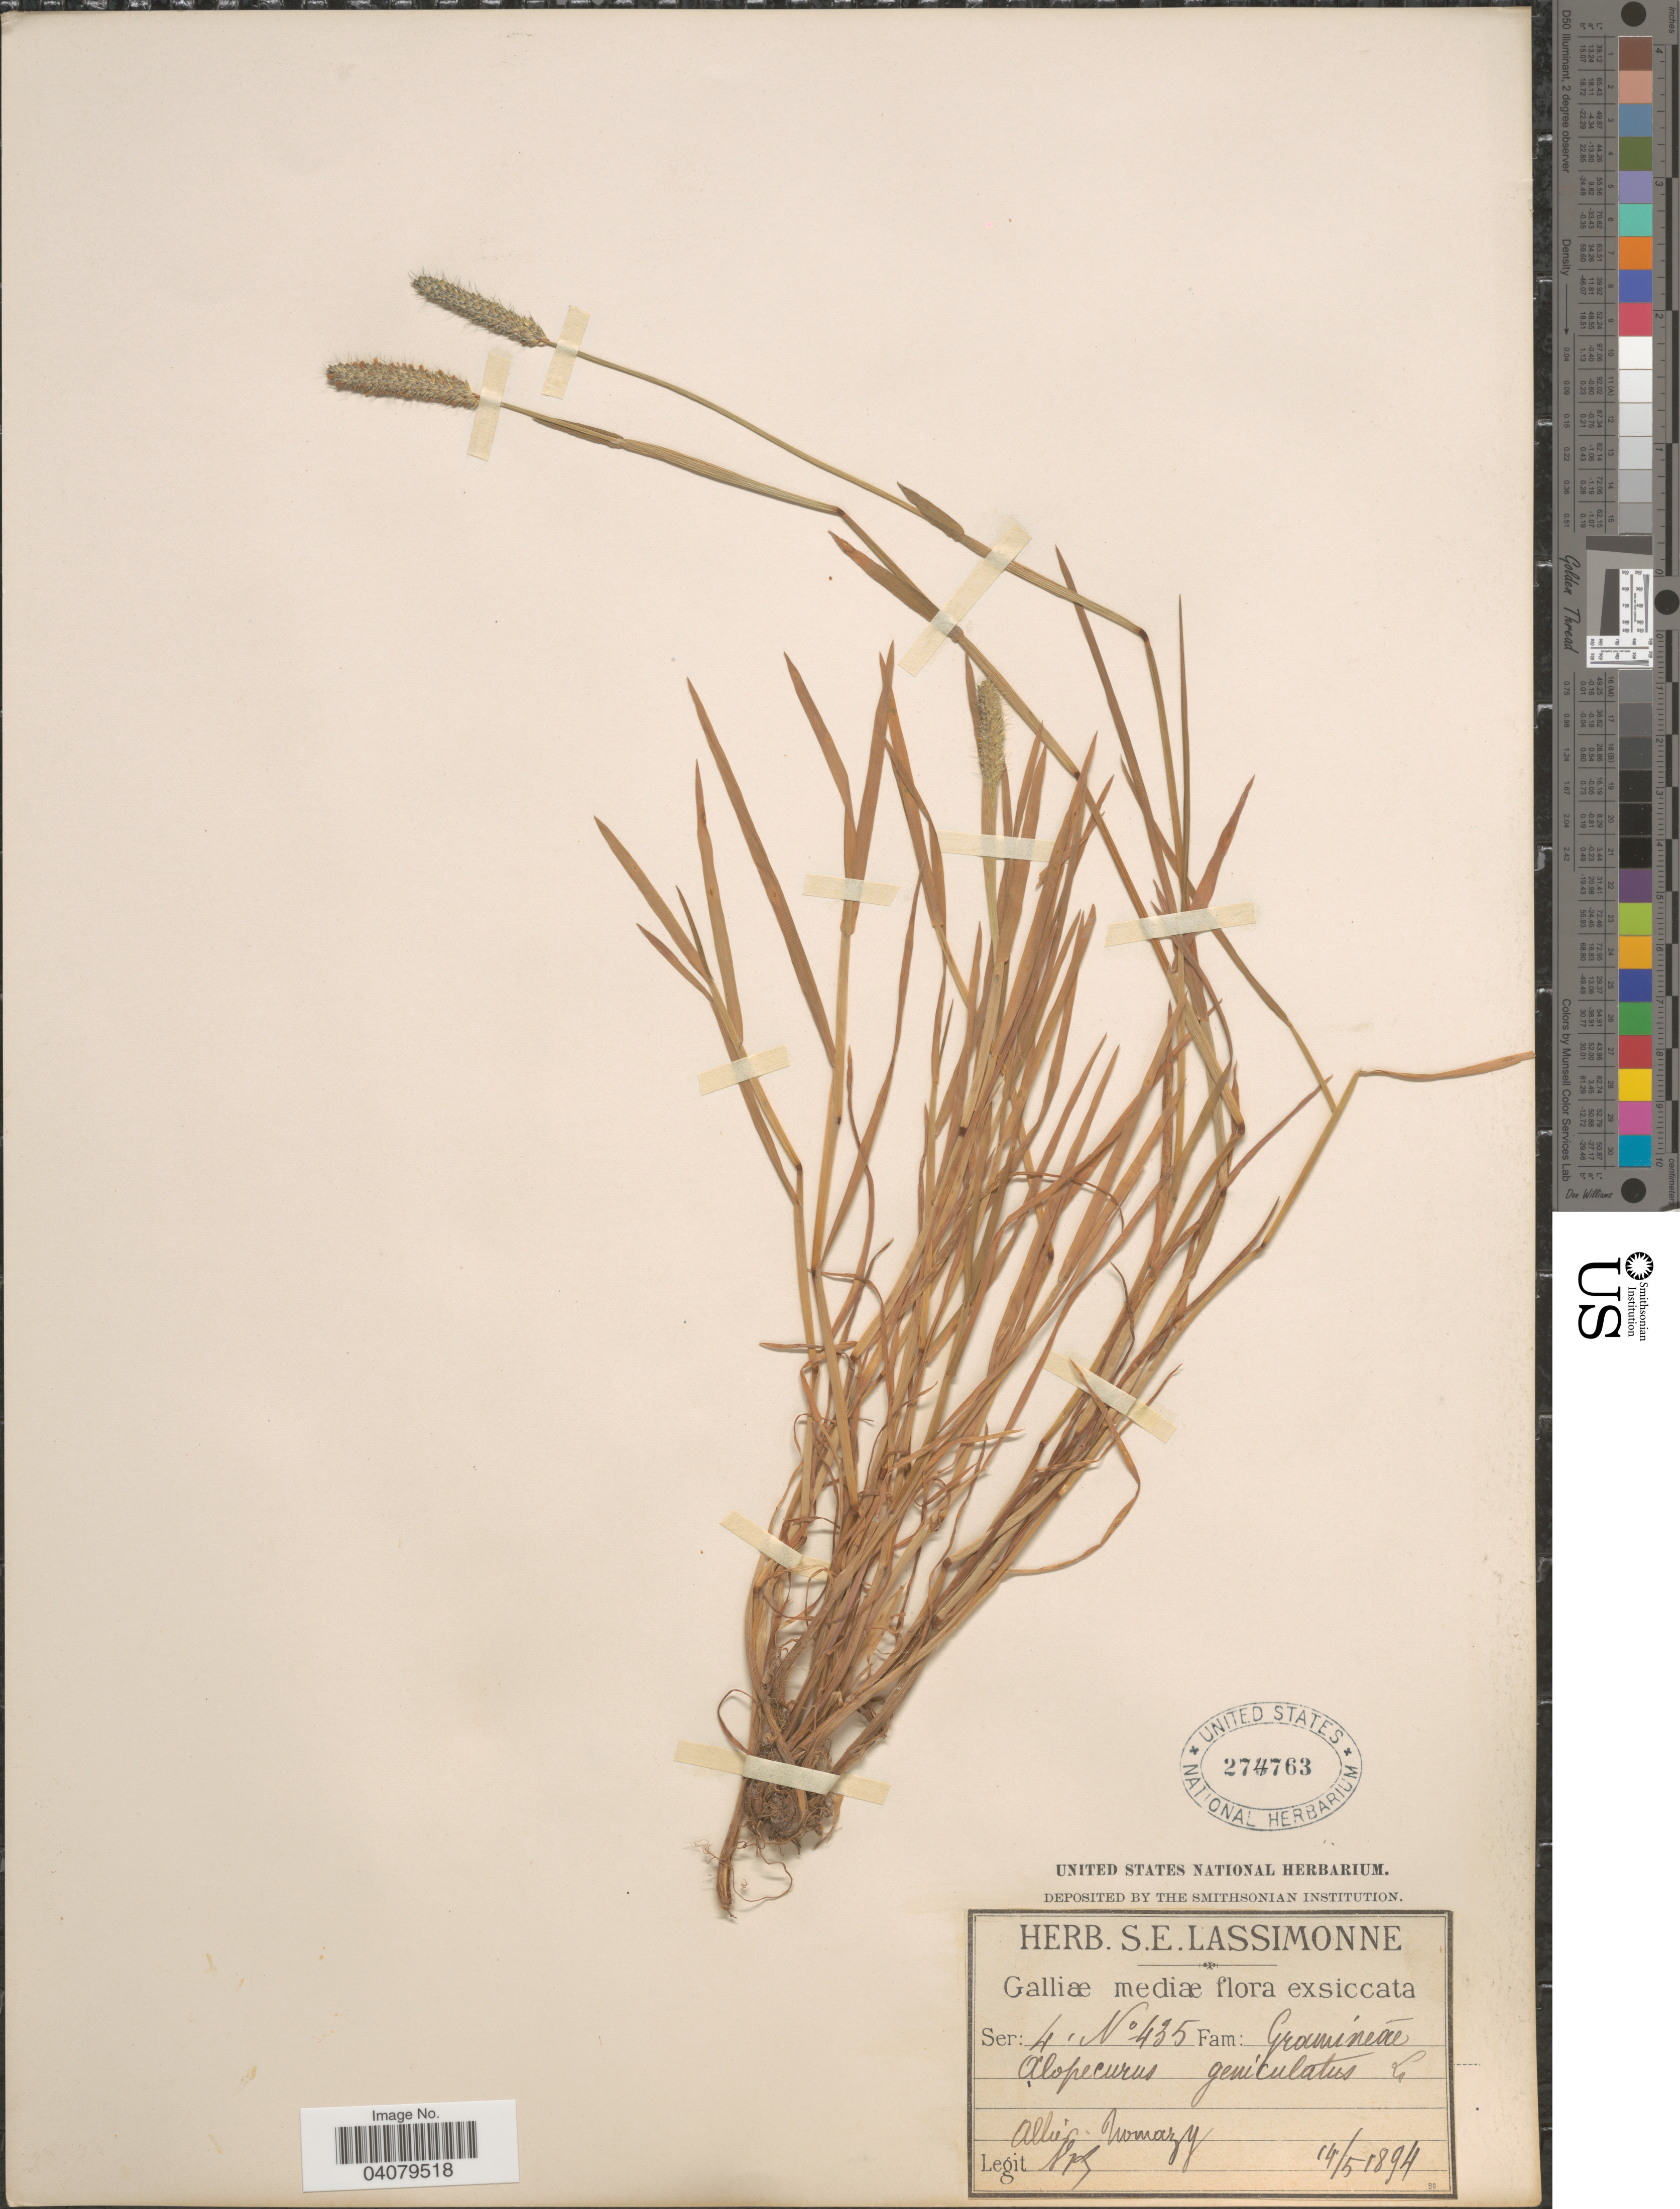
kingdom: Plantae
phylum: Tracheophyta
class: Liliopsida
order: Poales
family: Poaceae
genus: Alopecurus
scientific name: Alopecurus geniculatus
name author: L.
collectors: S. Lassimonne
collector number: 435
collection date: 1894-05-14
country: France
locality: Galliæ mediæ. Allier. Nomazy.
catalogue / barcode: US 274763